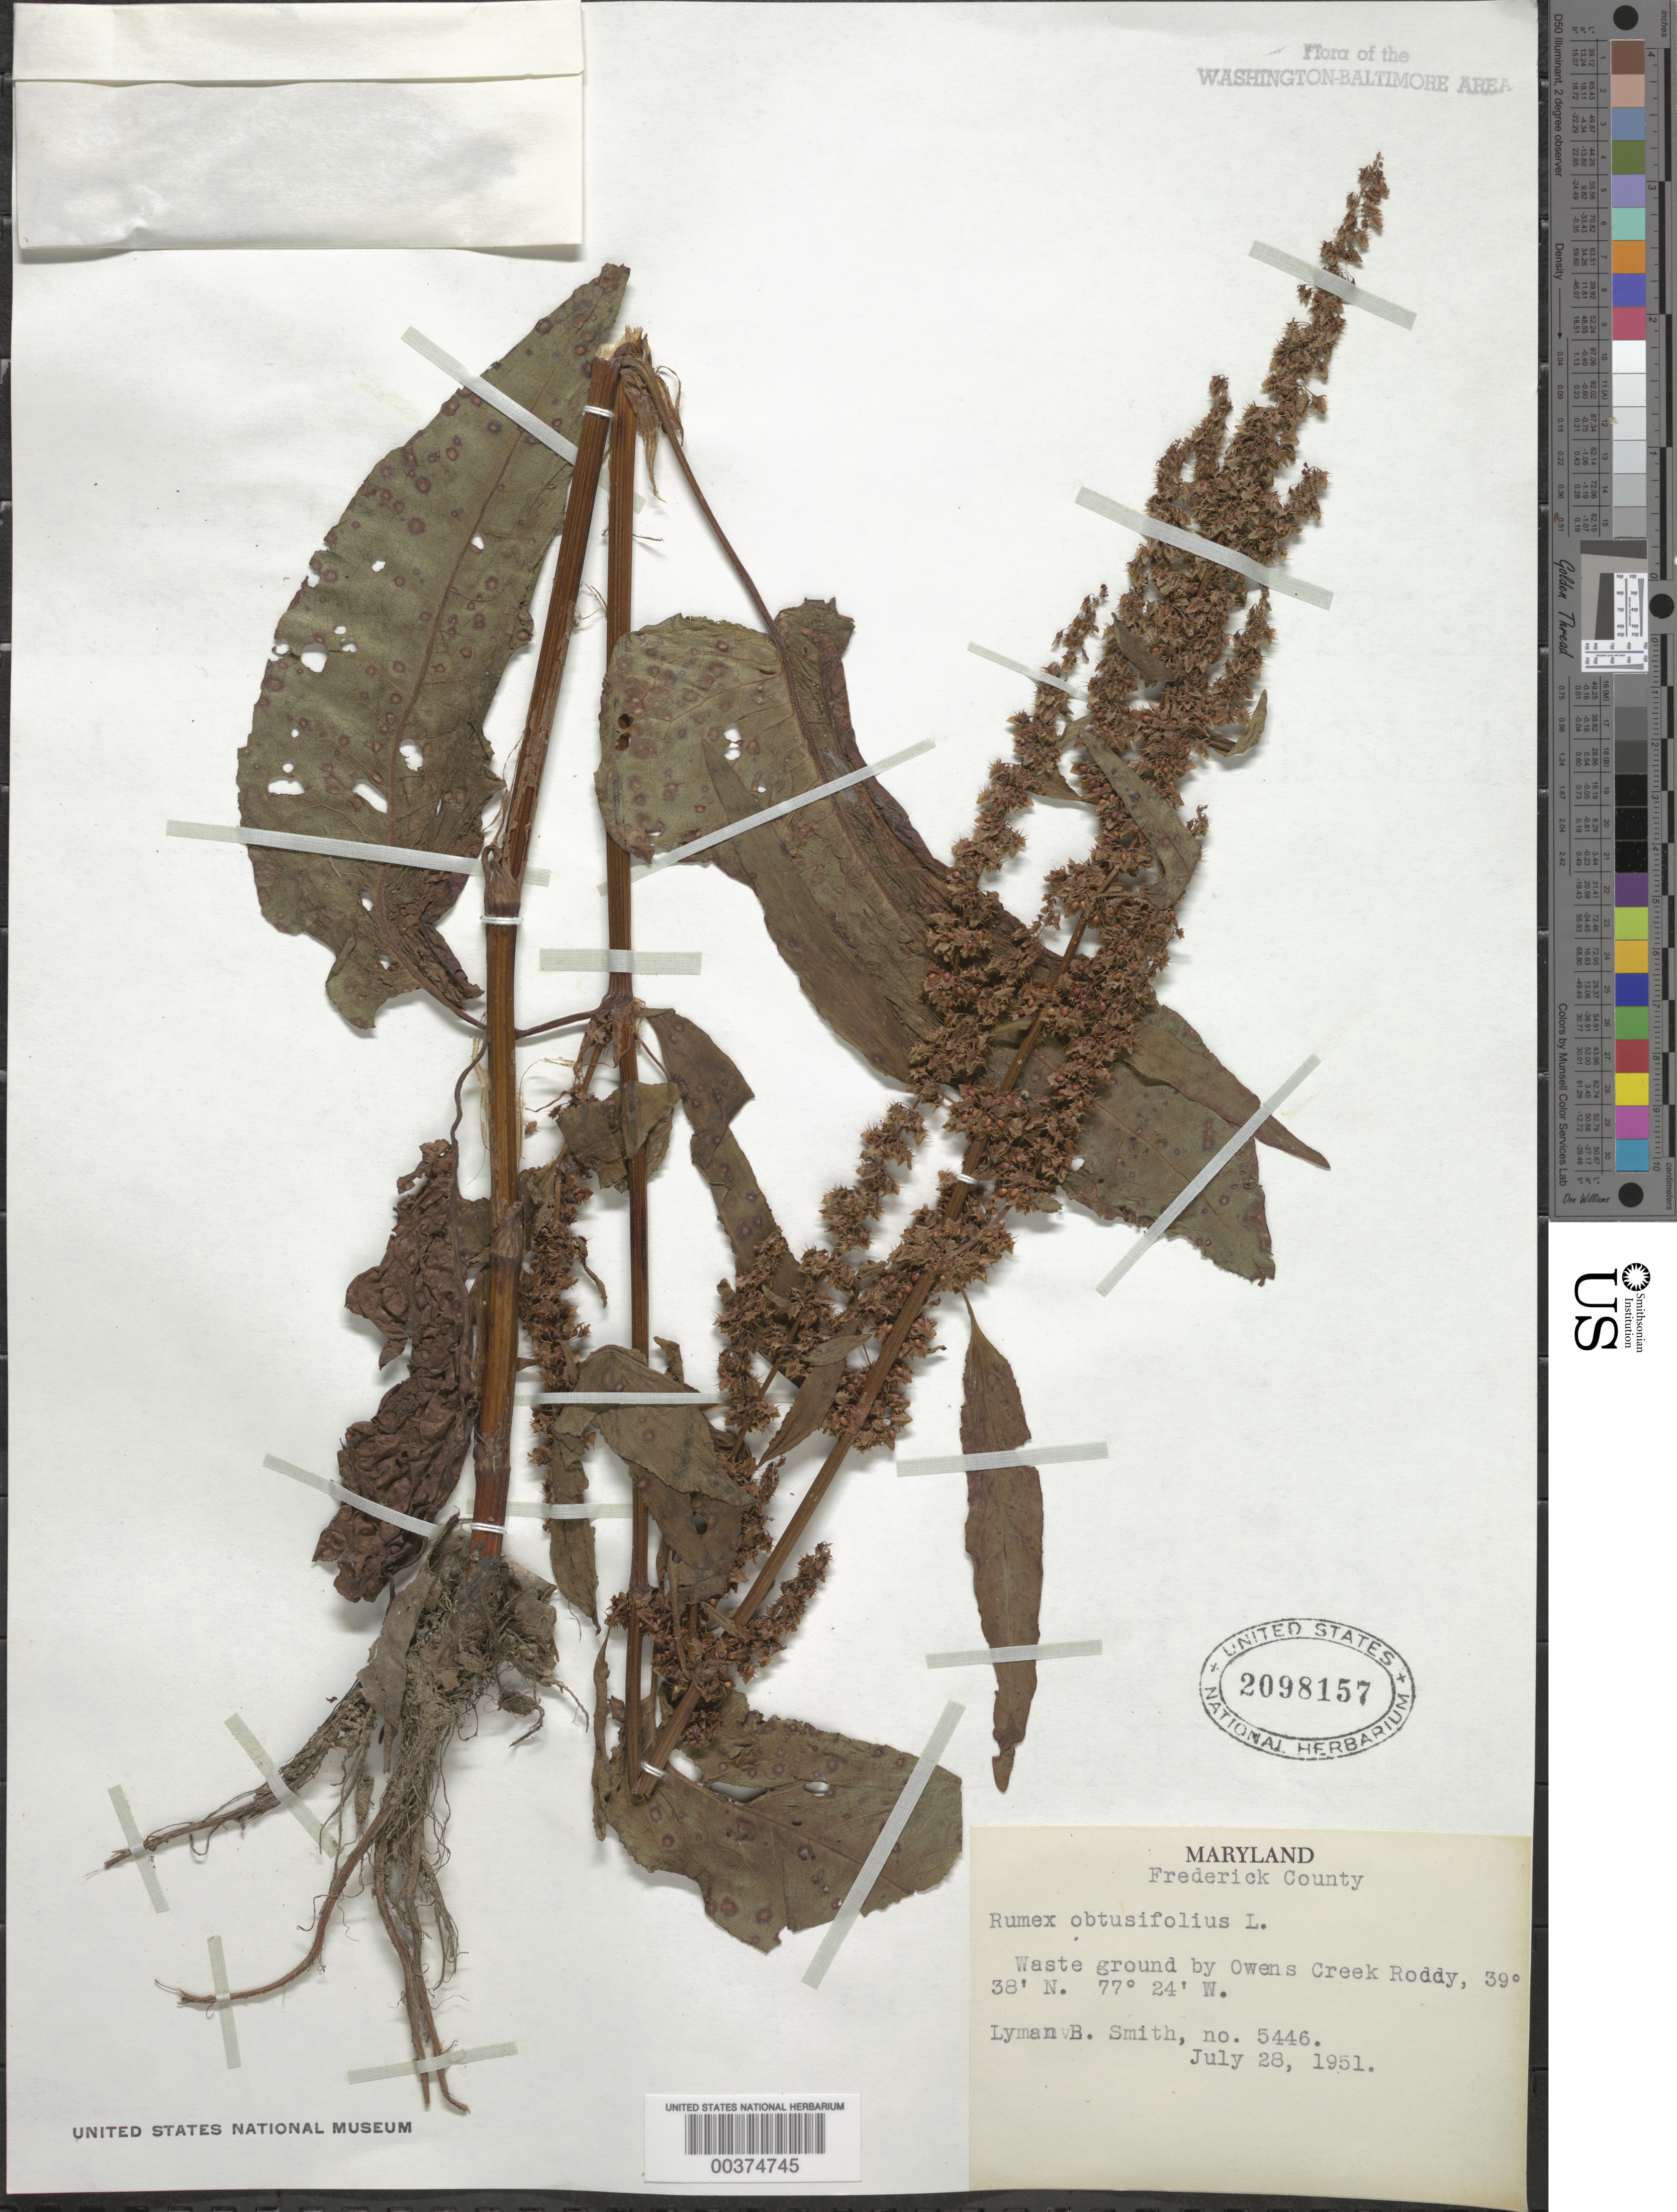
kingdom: Plantae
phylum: Tracheophyta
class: Magnoliopsida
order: Caryophyllales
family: Polygonaceae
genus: Rumex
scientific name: Rumex obtusifolius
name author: L.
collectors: L. Smith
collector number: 5446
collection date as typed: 28 Jul 1951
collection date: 1951-07-28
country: United States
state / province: Maryland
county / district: Frederick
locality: Owens Creek, Roddy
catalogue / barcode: US 2098157